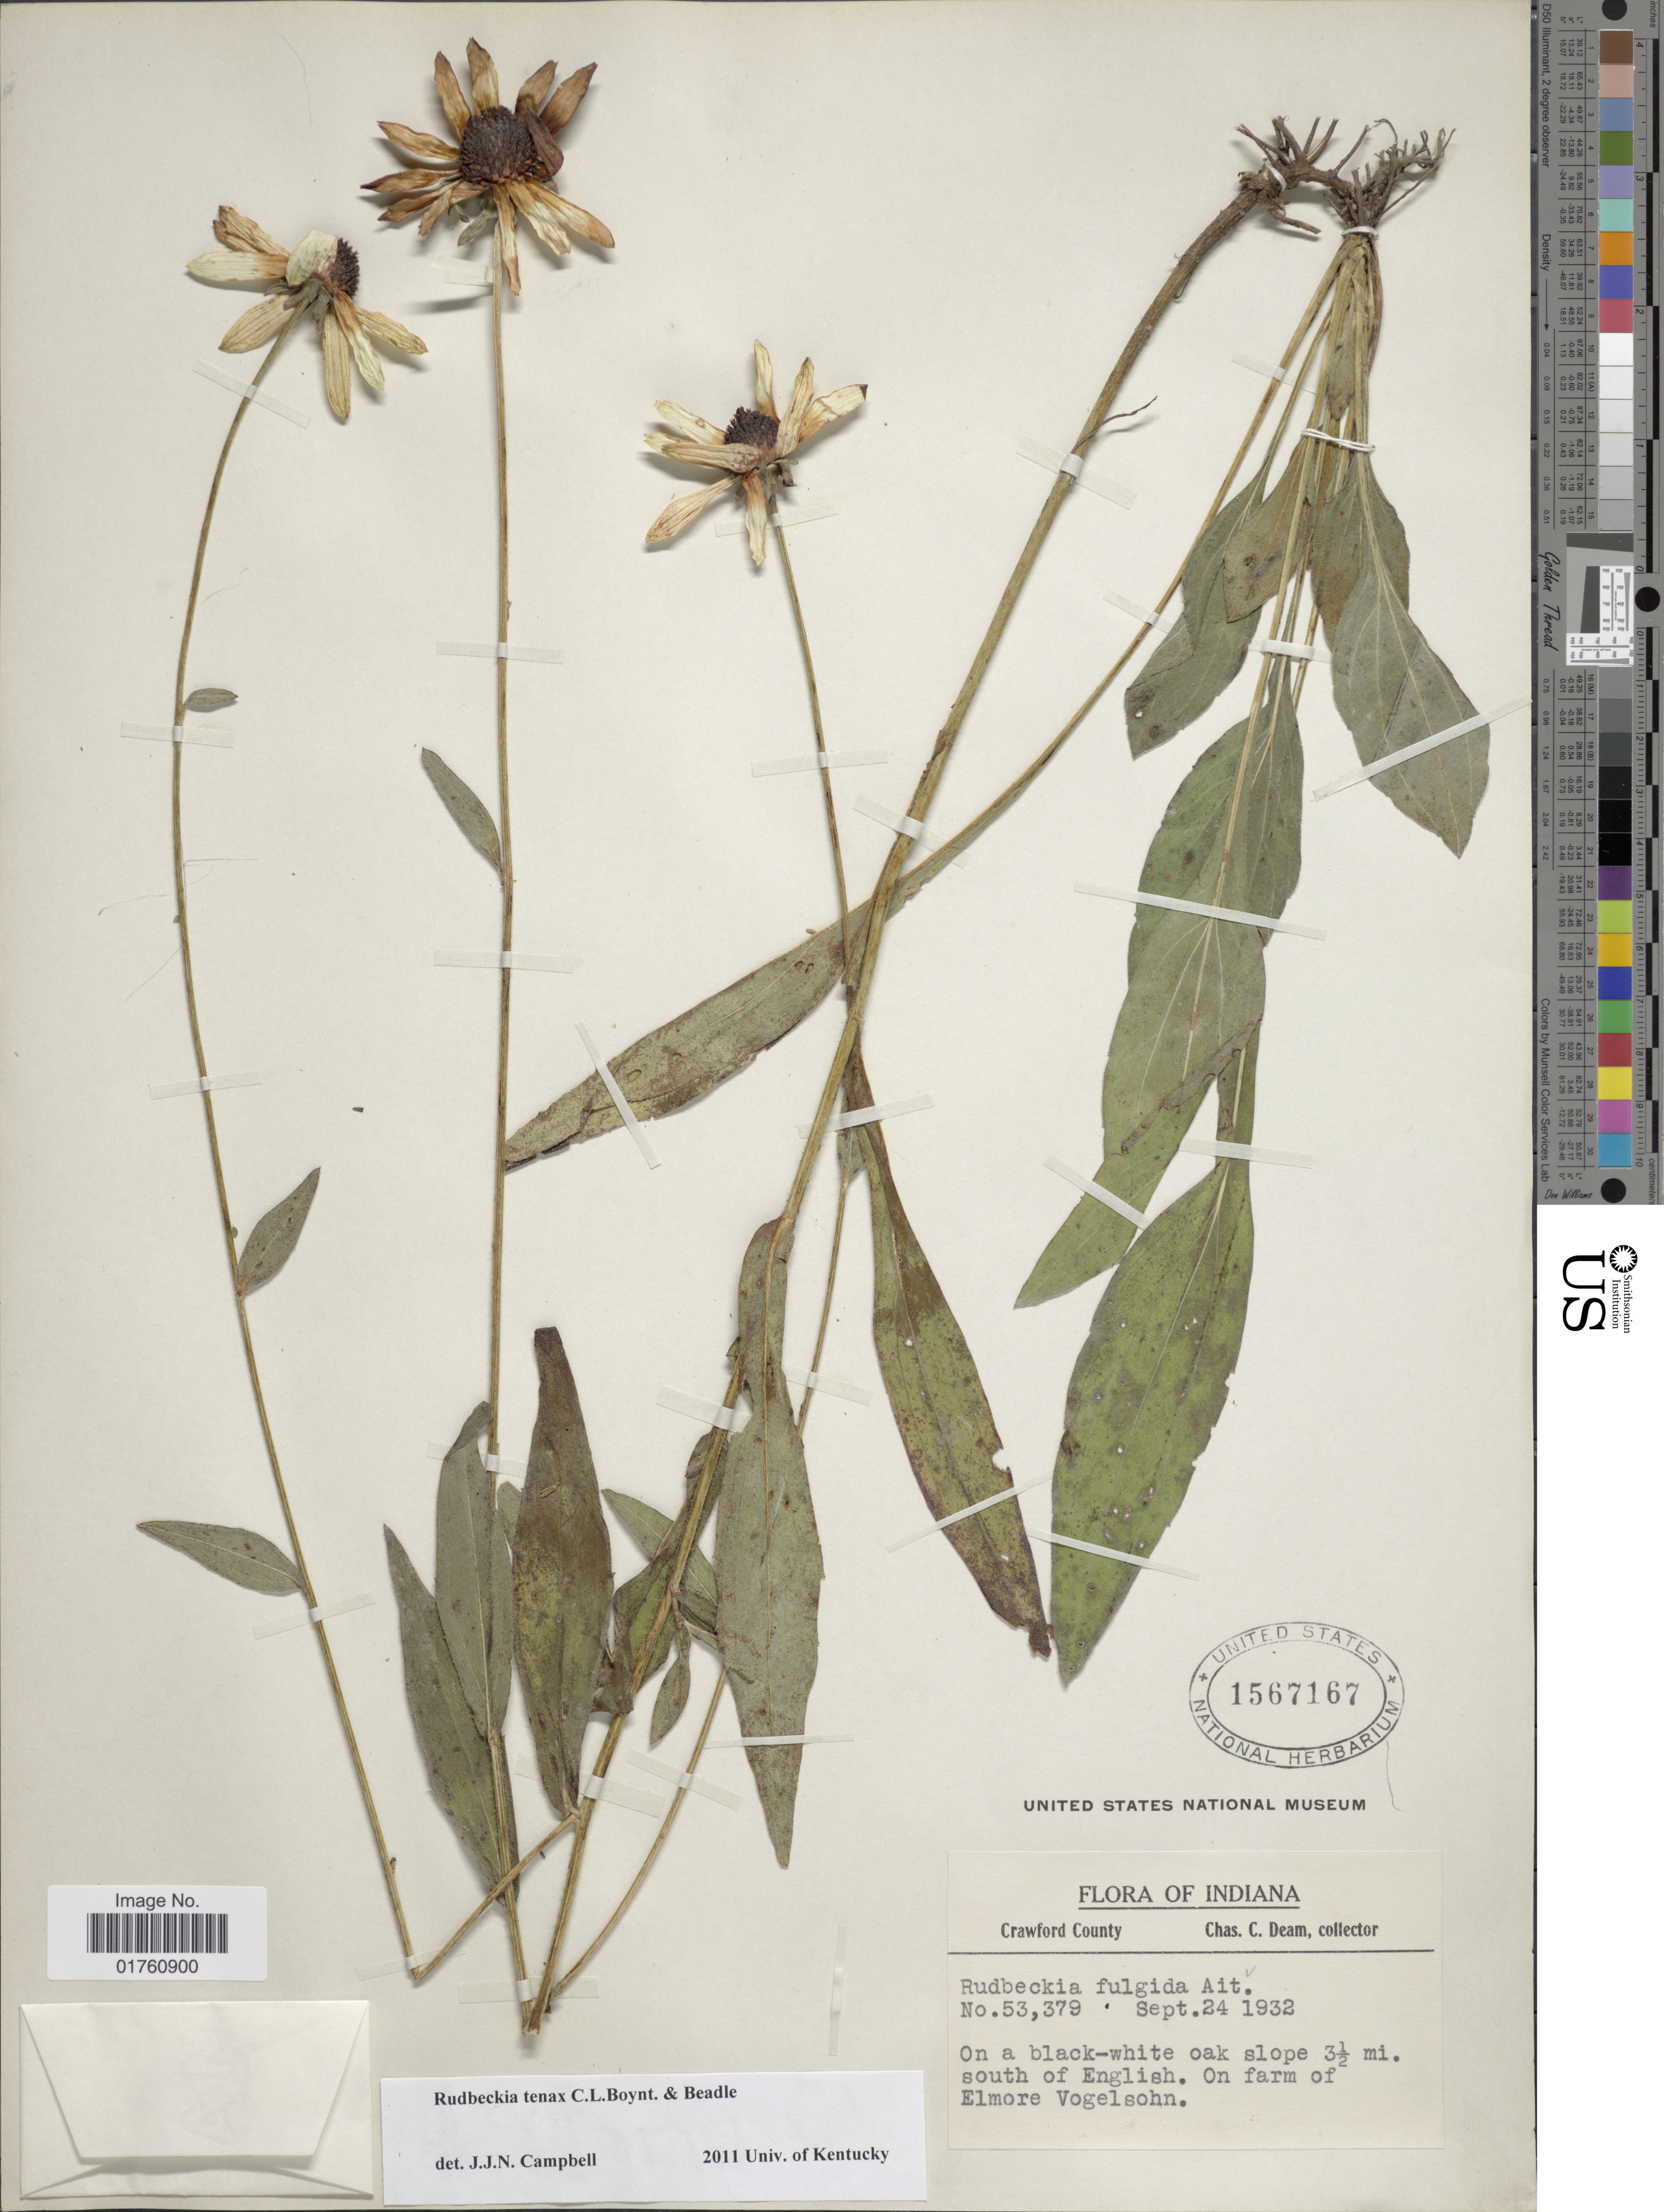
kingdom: Plantae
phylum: Tracheophyta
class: Magnoliopsida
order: Asterales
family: Asteraceae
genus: Rudbeckia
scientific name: Rudbeckia tenax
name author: C.L. Boynton & Beadle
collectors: C. C. Deam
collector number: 53379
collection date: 1932-09-24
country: United States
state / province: Indiana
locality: Crawford County, On a black-whiite oak slope 3½mi. south of English. On farm of Elmore Vogelsohn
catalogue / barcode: US 1567167